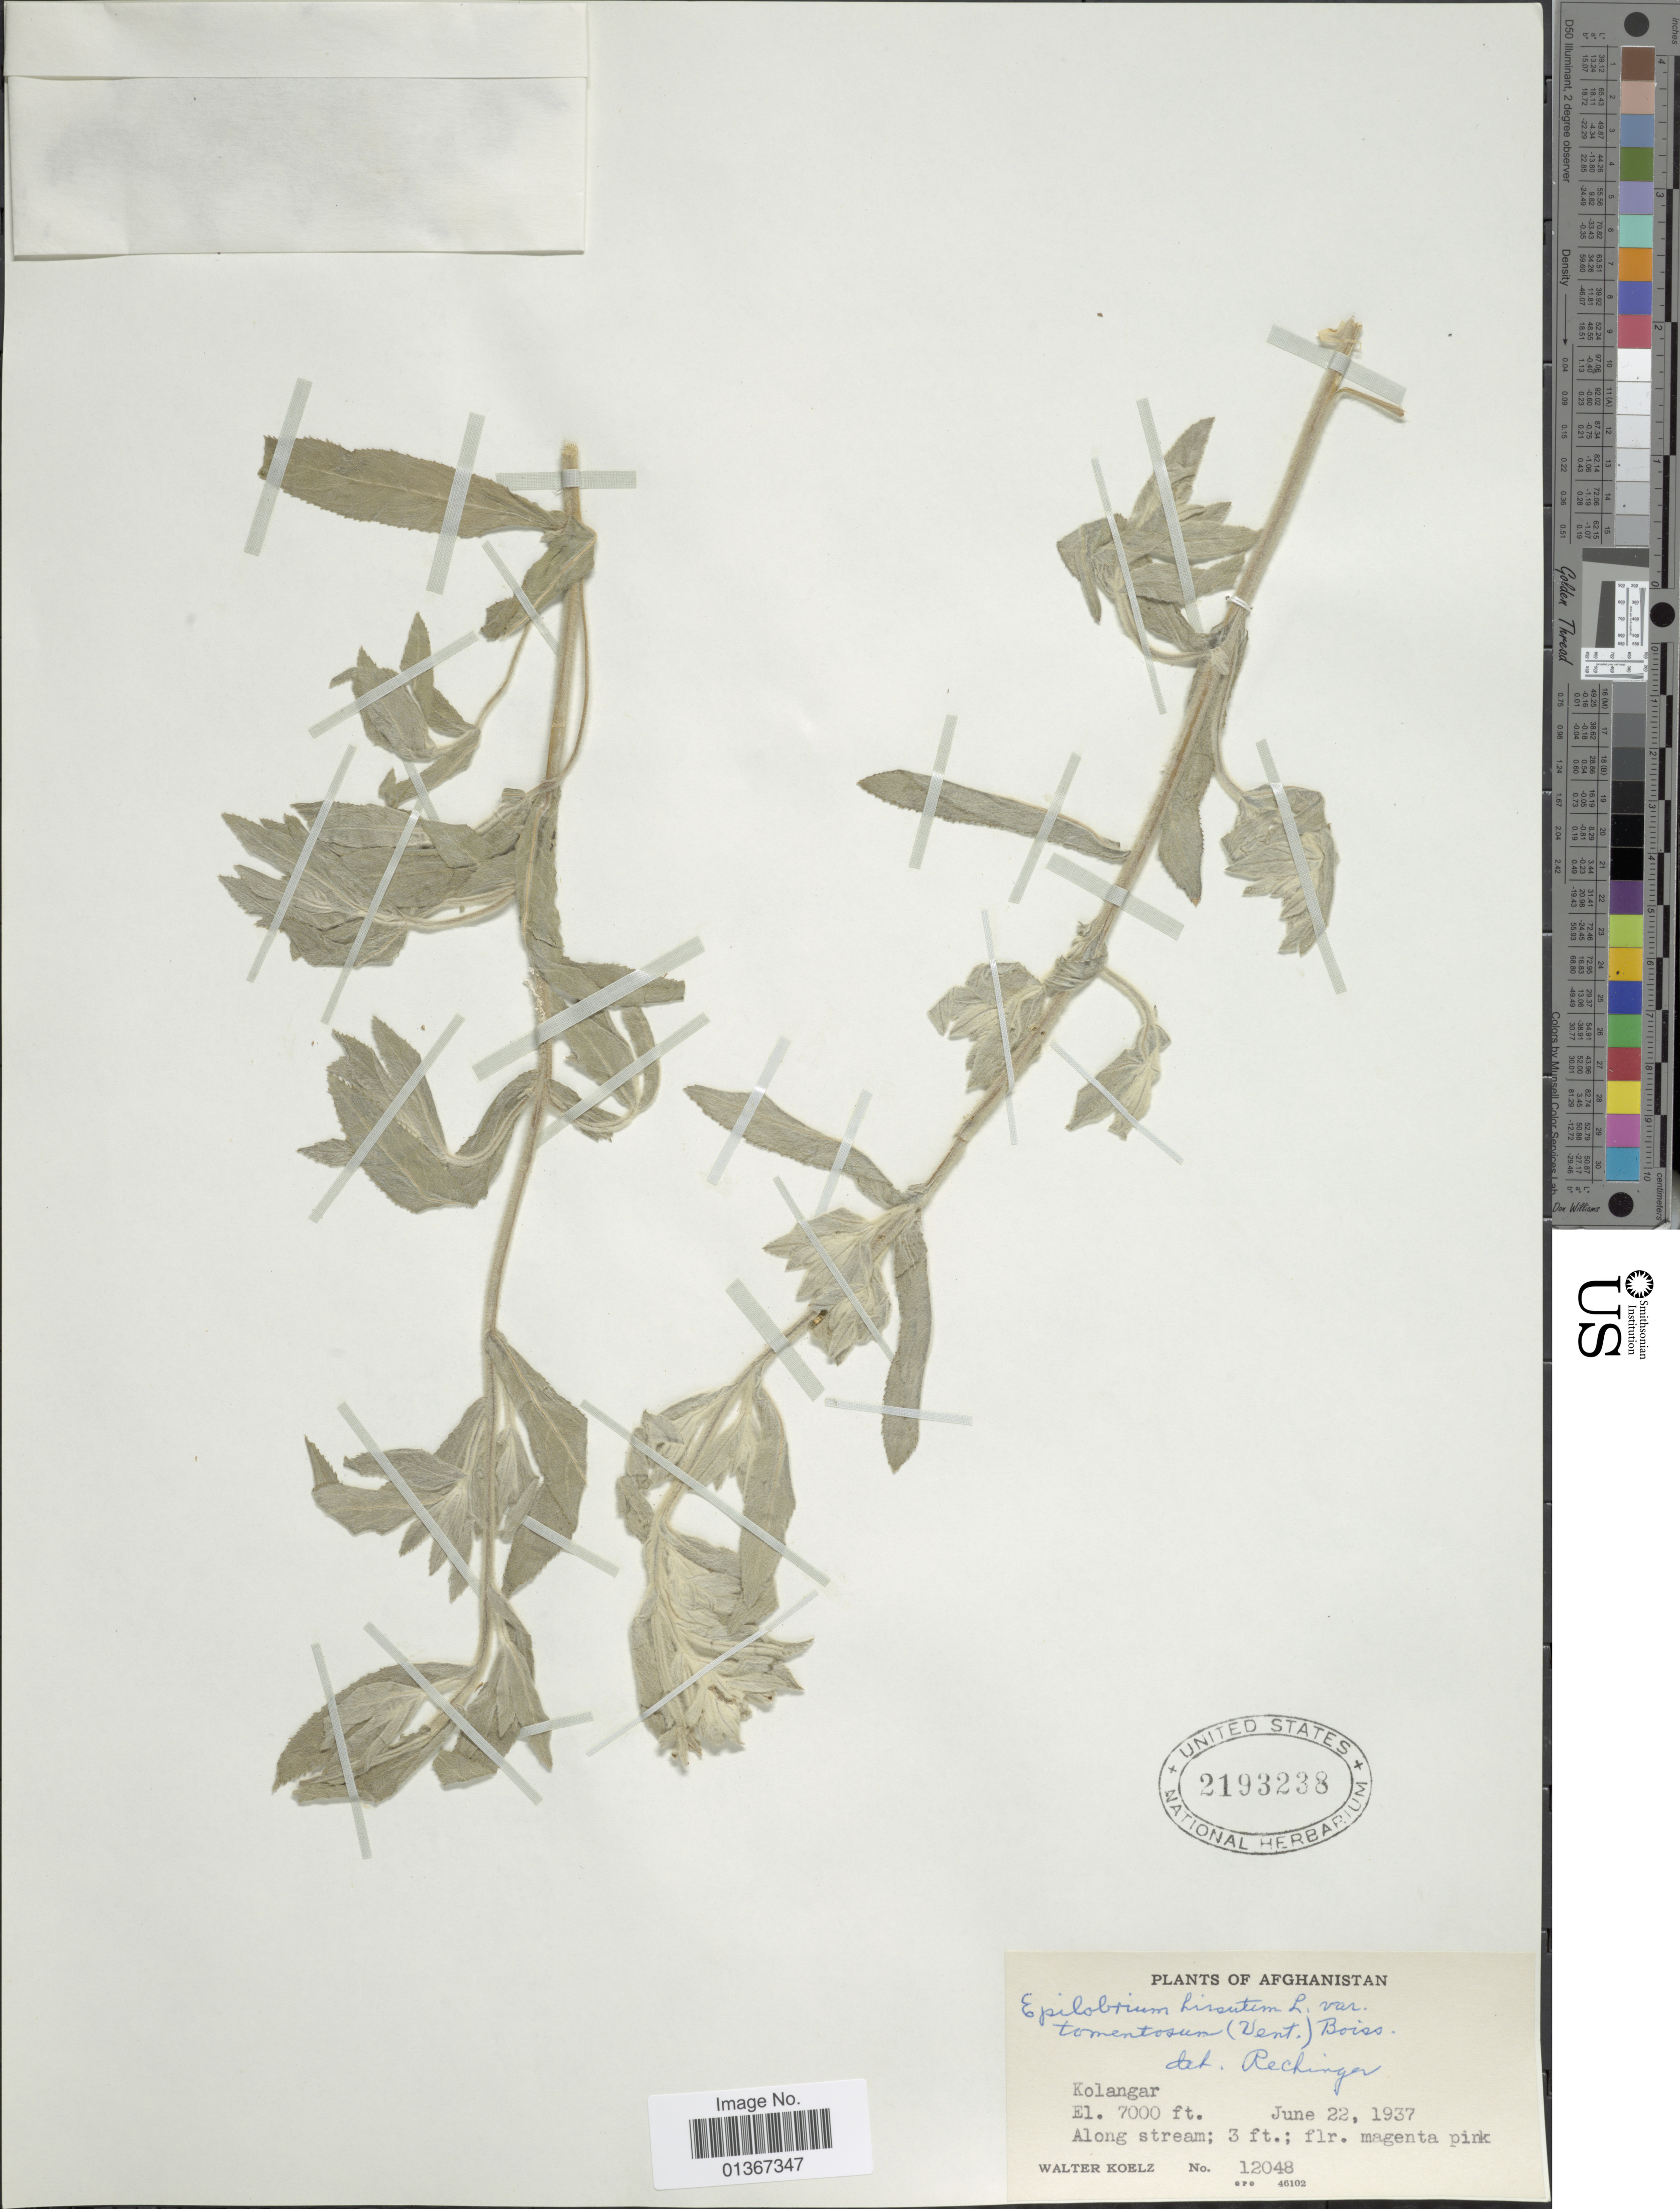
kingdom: Plantae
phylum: Tracheophyta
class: Magnoliopsida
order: Myrtales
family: Onagraceae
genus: Epilobium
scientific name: Epilobium hirsutum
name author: L.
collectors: W. N. Koelz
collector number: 12048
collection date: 1937-06-22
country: Afghanistan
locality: Kolangar.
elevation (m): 2134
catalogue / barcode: US 2193238